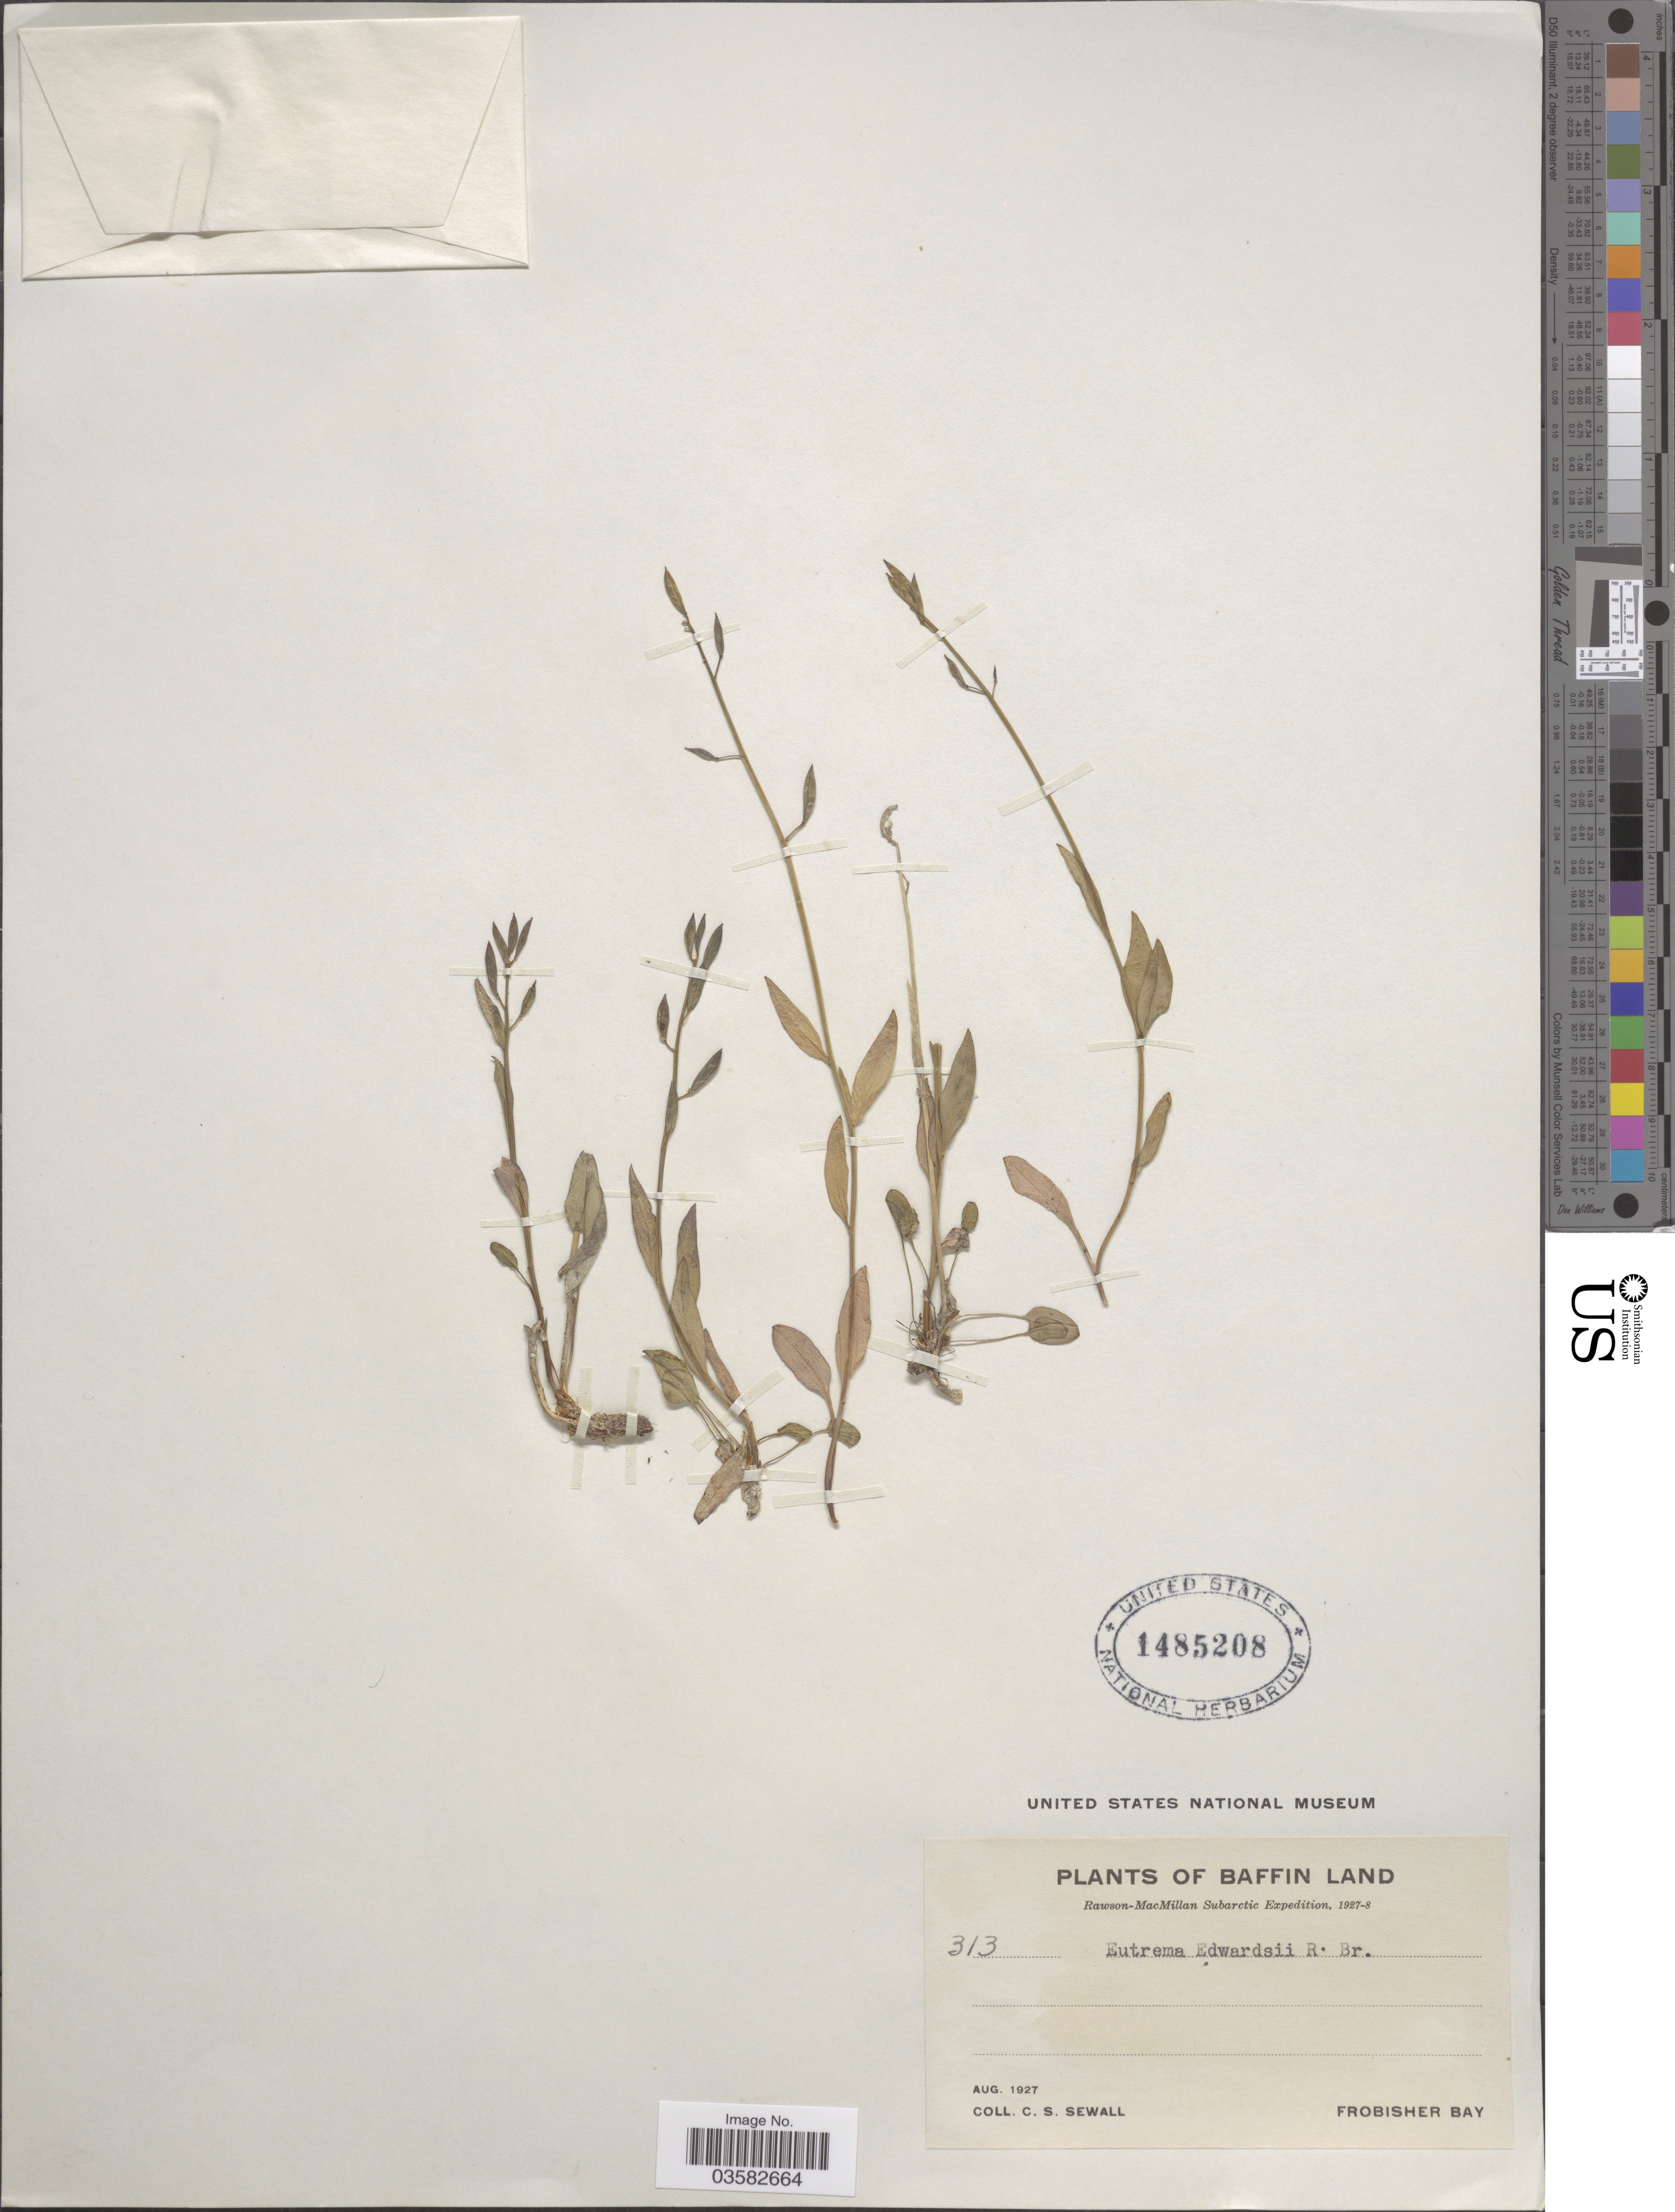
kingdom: Plantae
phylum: Tracheophyta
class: Magnoliopsida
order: Brassicales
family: Brassicaceae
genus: Eutrema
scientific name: Eutrema edwardsii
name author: R. Br.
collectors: C. Sewall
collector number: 313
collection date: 1927-08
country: Canada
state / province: Nunavut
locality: Baffin Land. Frobisher Bay.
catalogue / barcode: US 1485208